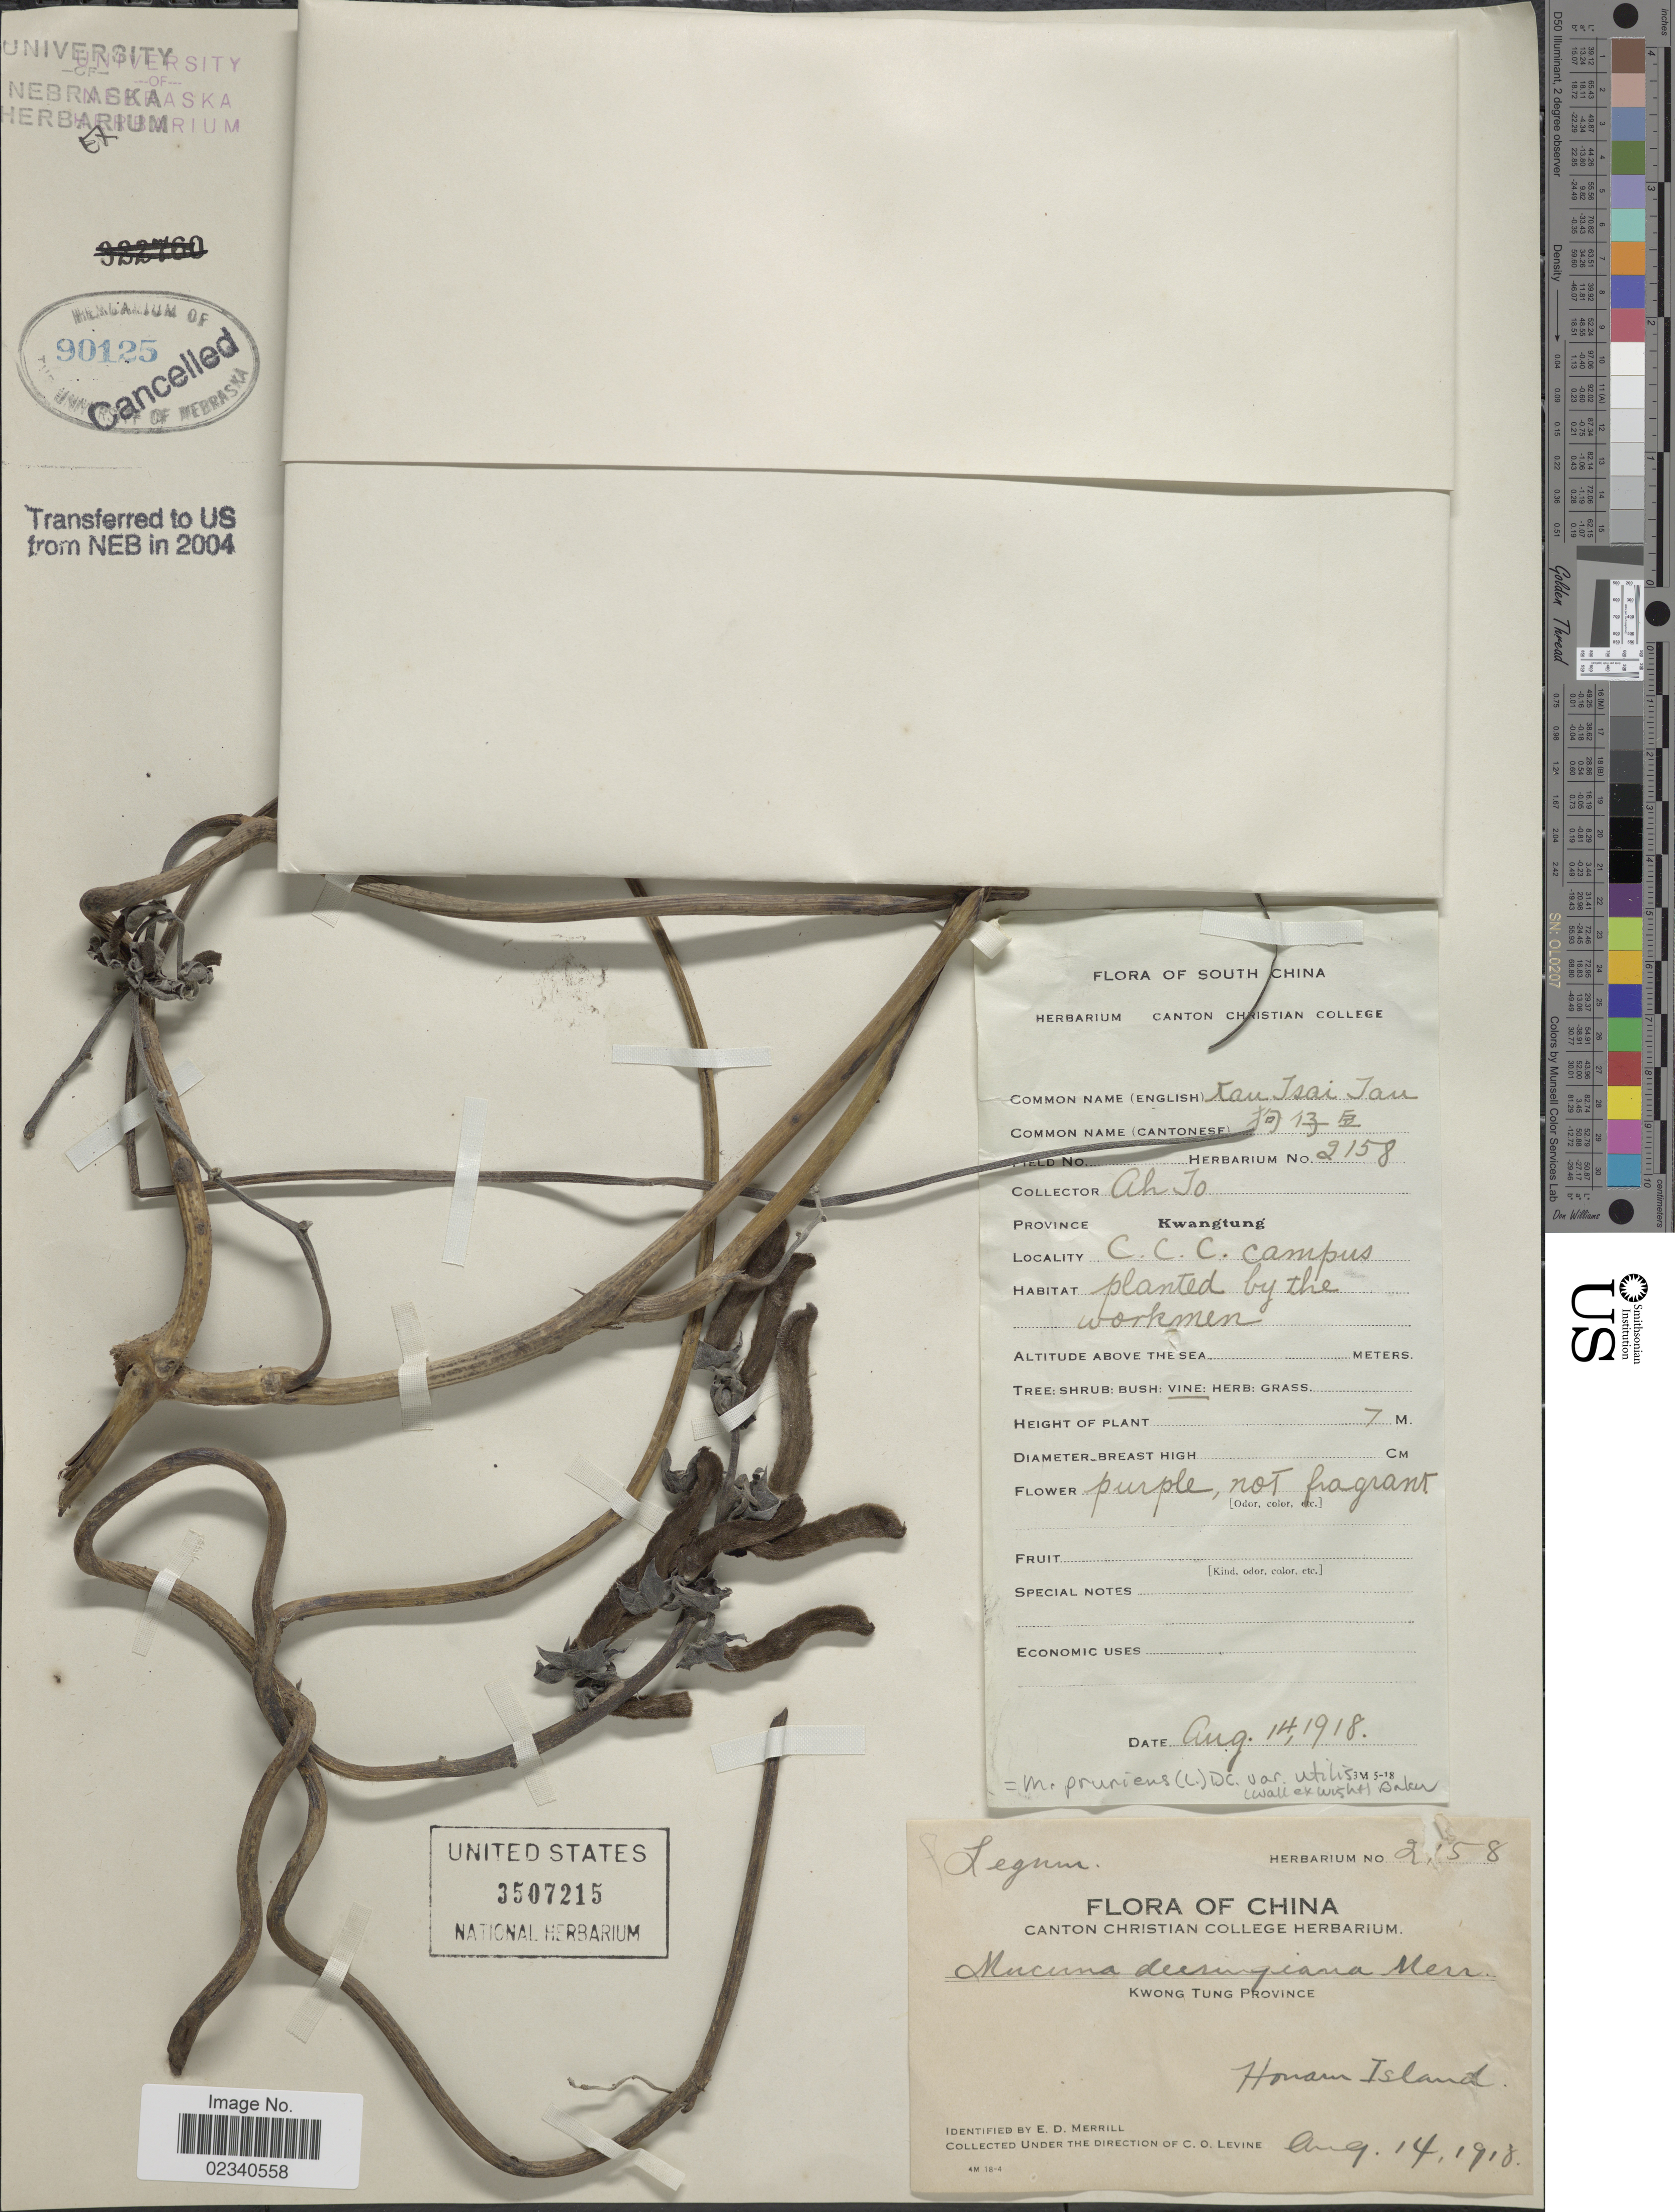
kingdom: Plantae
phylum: Tracheophyta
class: Magnoliopsida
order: Fabales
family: Fabaceae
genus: Mucuna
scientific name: Mucuna pruriens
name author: (L.) DC.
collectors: A. To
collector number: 2158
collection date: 1918-08-14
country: China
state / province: Henan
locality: Canton Christian College (C.C.C.) Campus. Honam Island. South China.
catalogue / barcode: US 3507215